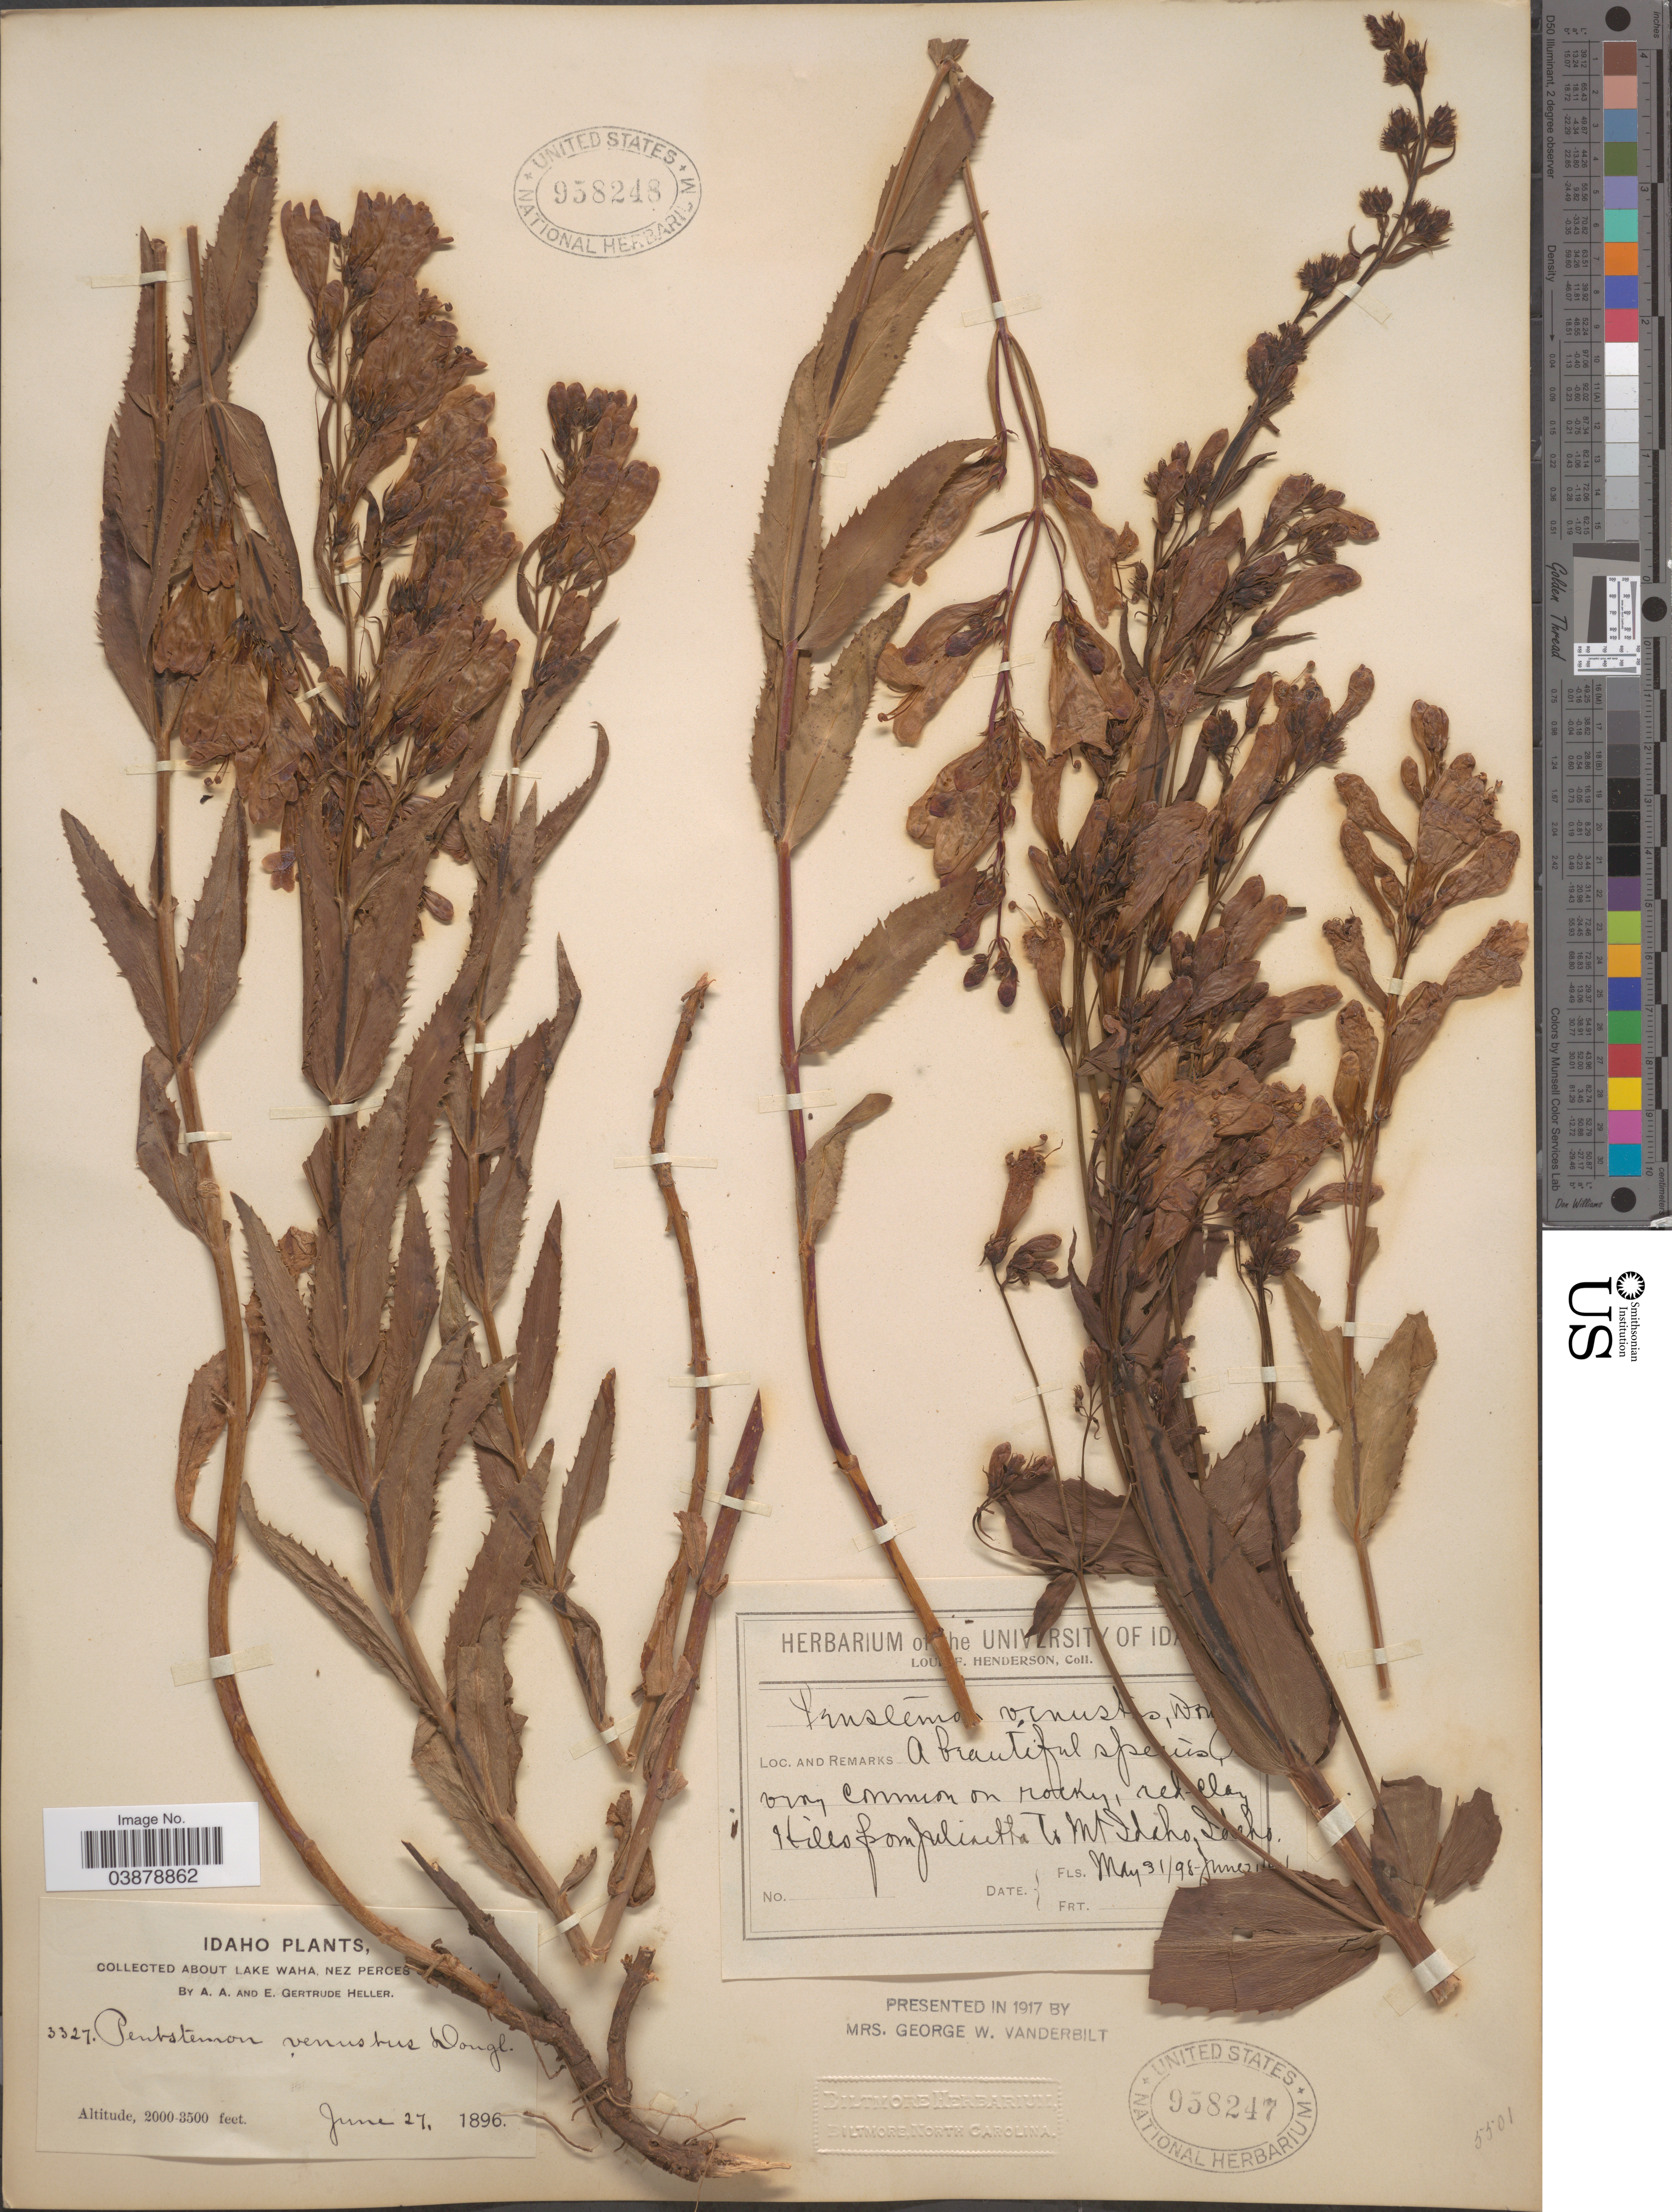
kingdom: Plantae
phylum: Tracheophyta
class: Magnoliopsida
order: Lamiales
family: Plantaginaceae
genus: Penstemon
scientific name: Penstemon venustus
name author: Douglas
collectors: L. Henderson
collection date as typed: Transcribed d/m/y: 31/5/98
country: United States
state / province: Idaho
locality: Hills from Juliaetta to Mt. Idaho.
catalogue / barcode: US 958247